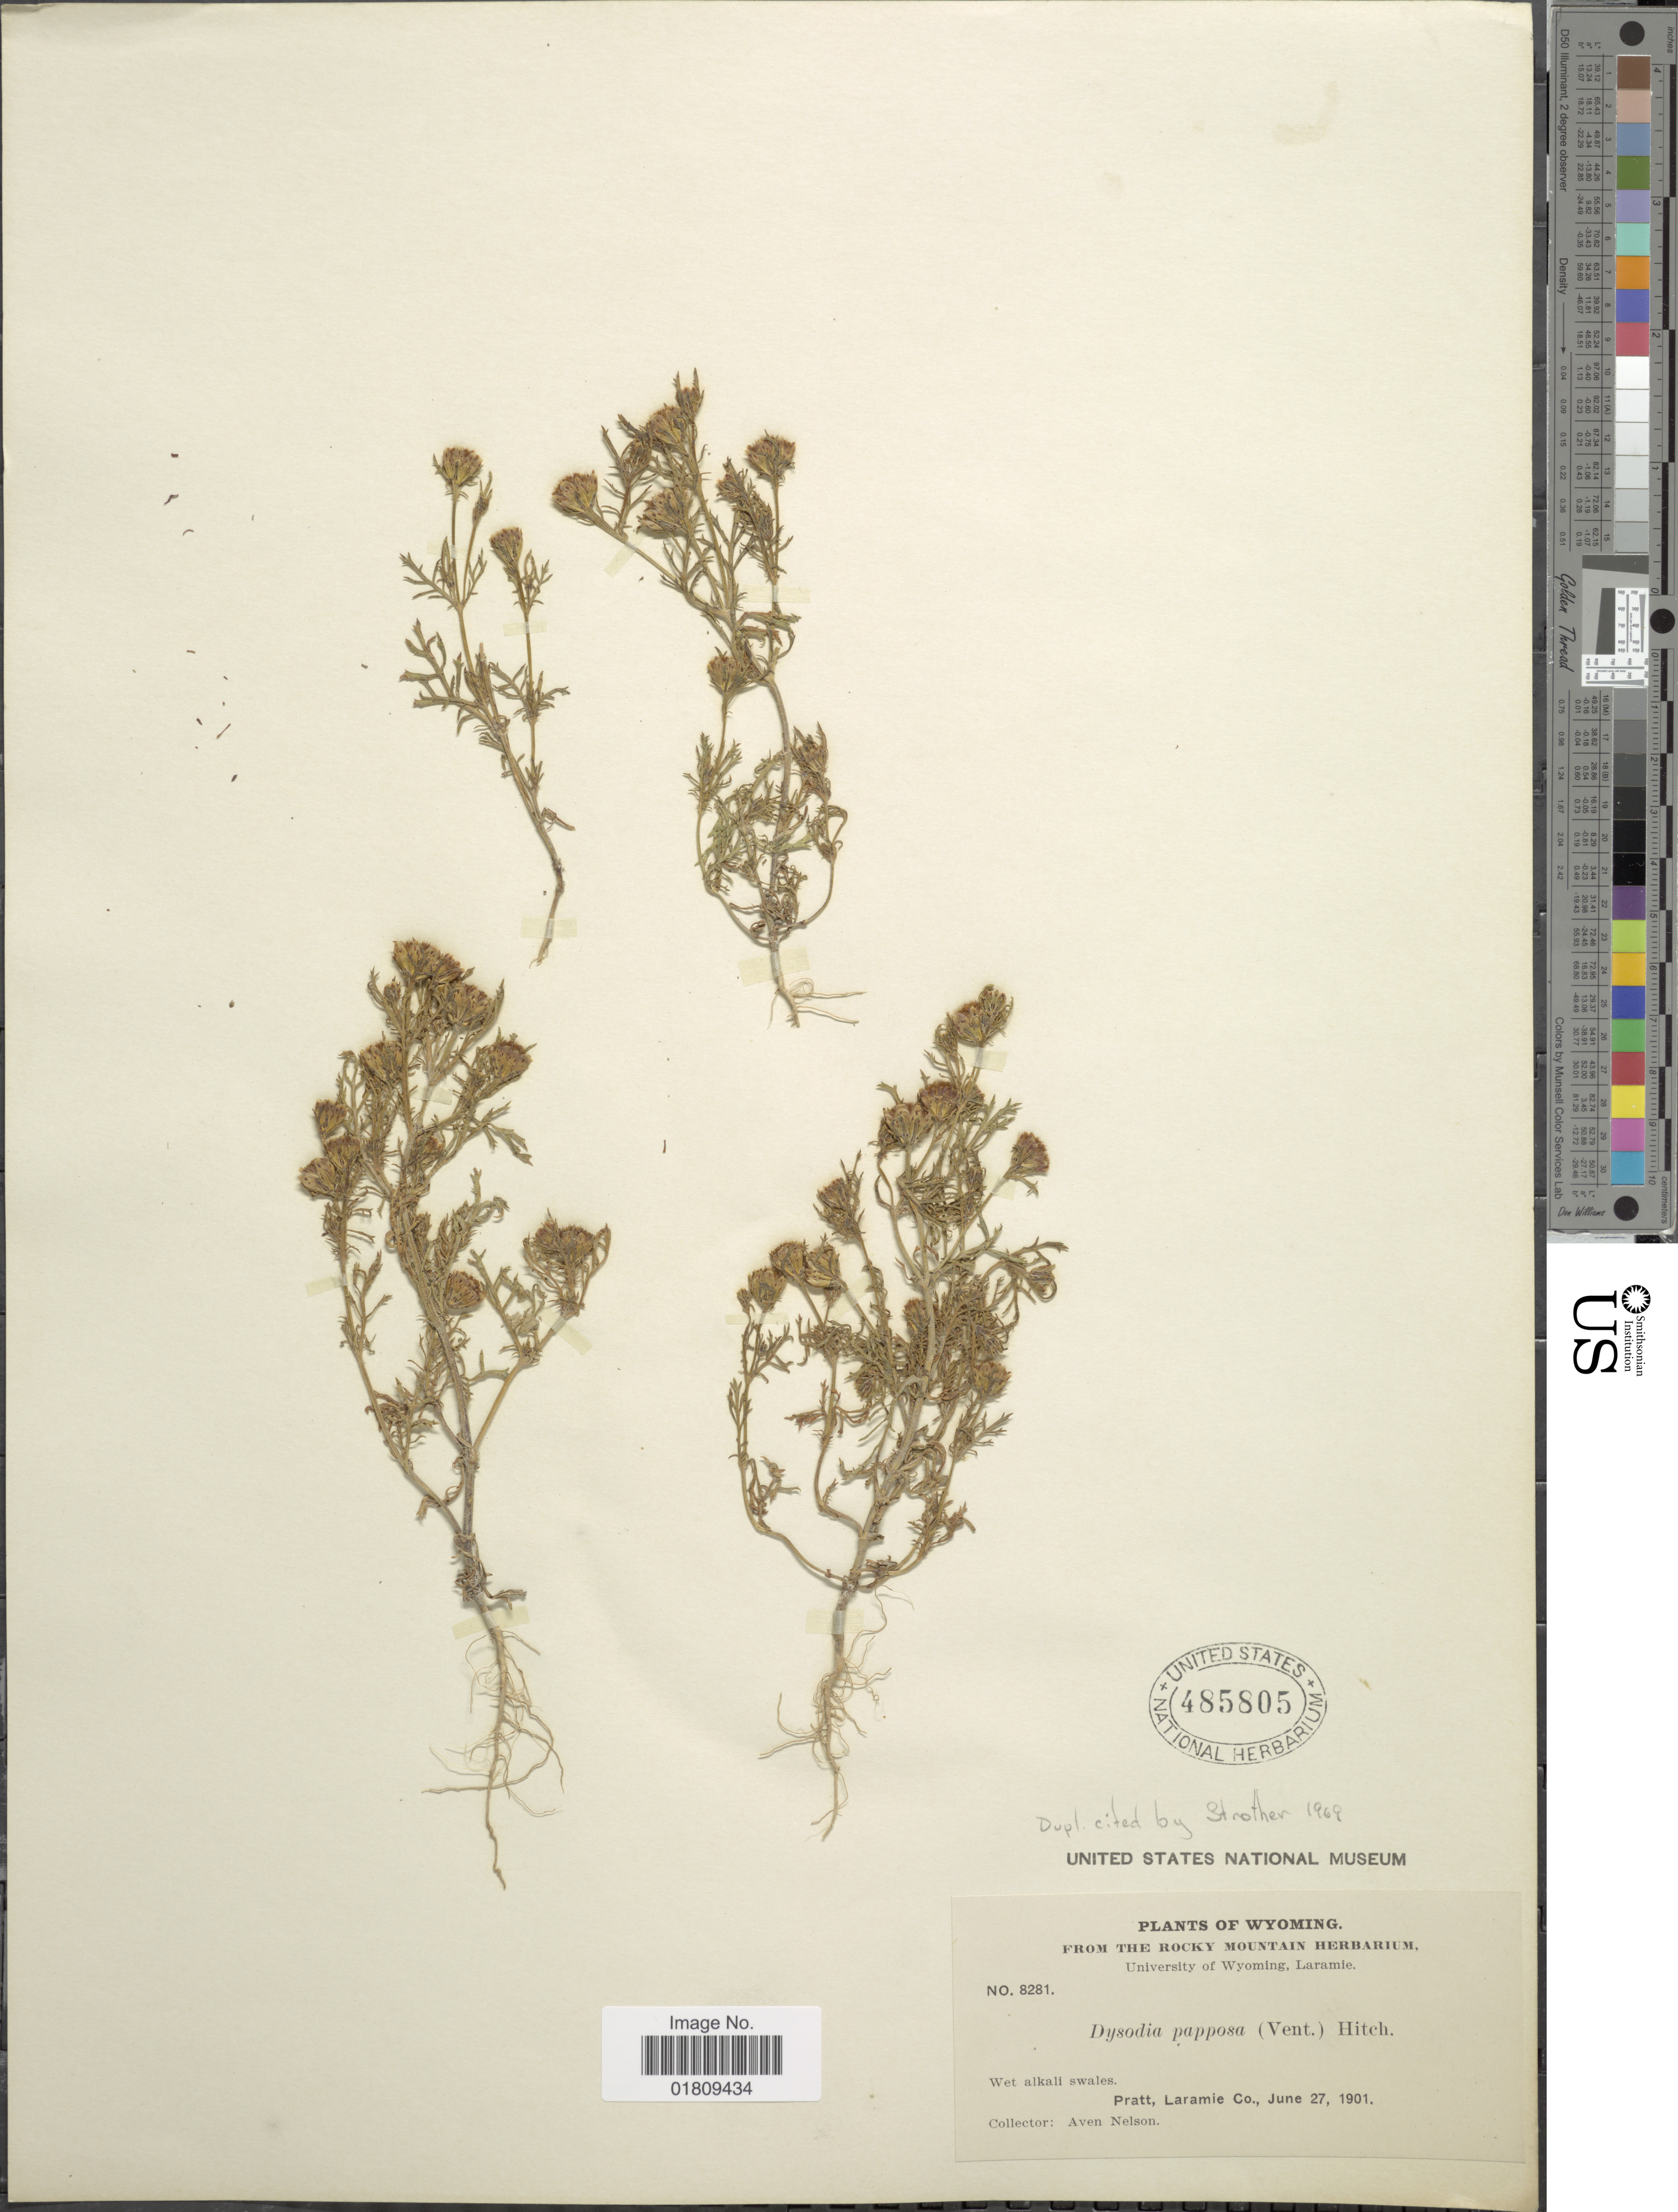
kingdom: Plantae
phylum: Tracheophyta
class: Magnoliopsida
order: Asterales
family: Asteraceae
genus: Dyssodia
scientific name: Dyssodia papposa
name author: (Vent.) Hitchc.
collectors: A. Nelson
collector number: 8281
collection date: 1901-06-27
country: United States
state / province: Wyoming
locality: Wt alkali swales, Pratt, Laramie Co.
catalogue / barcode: US 485805